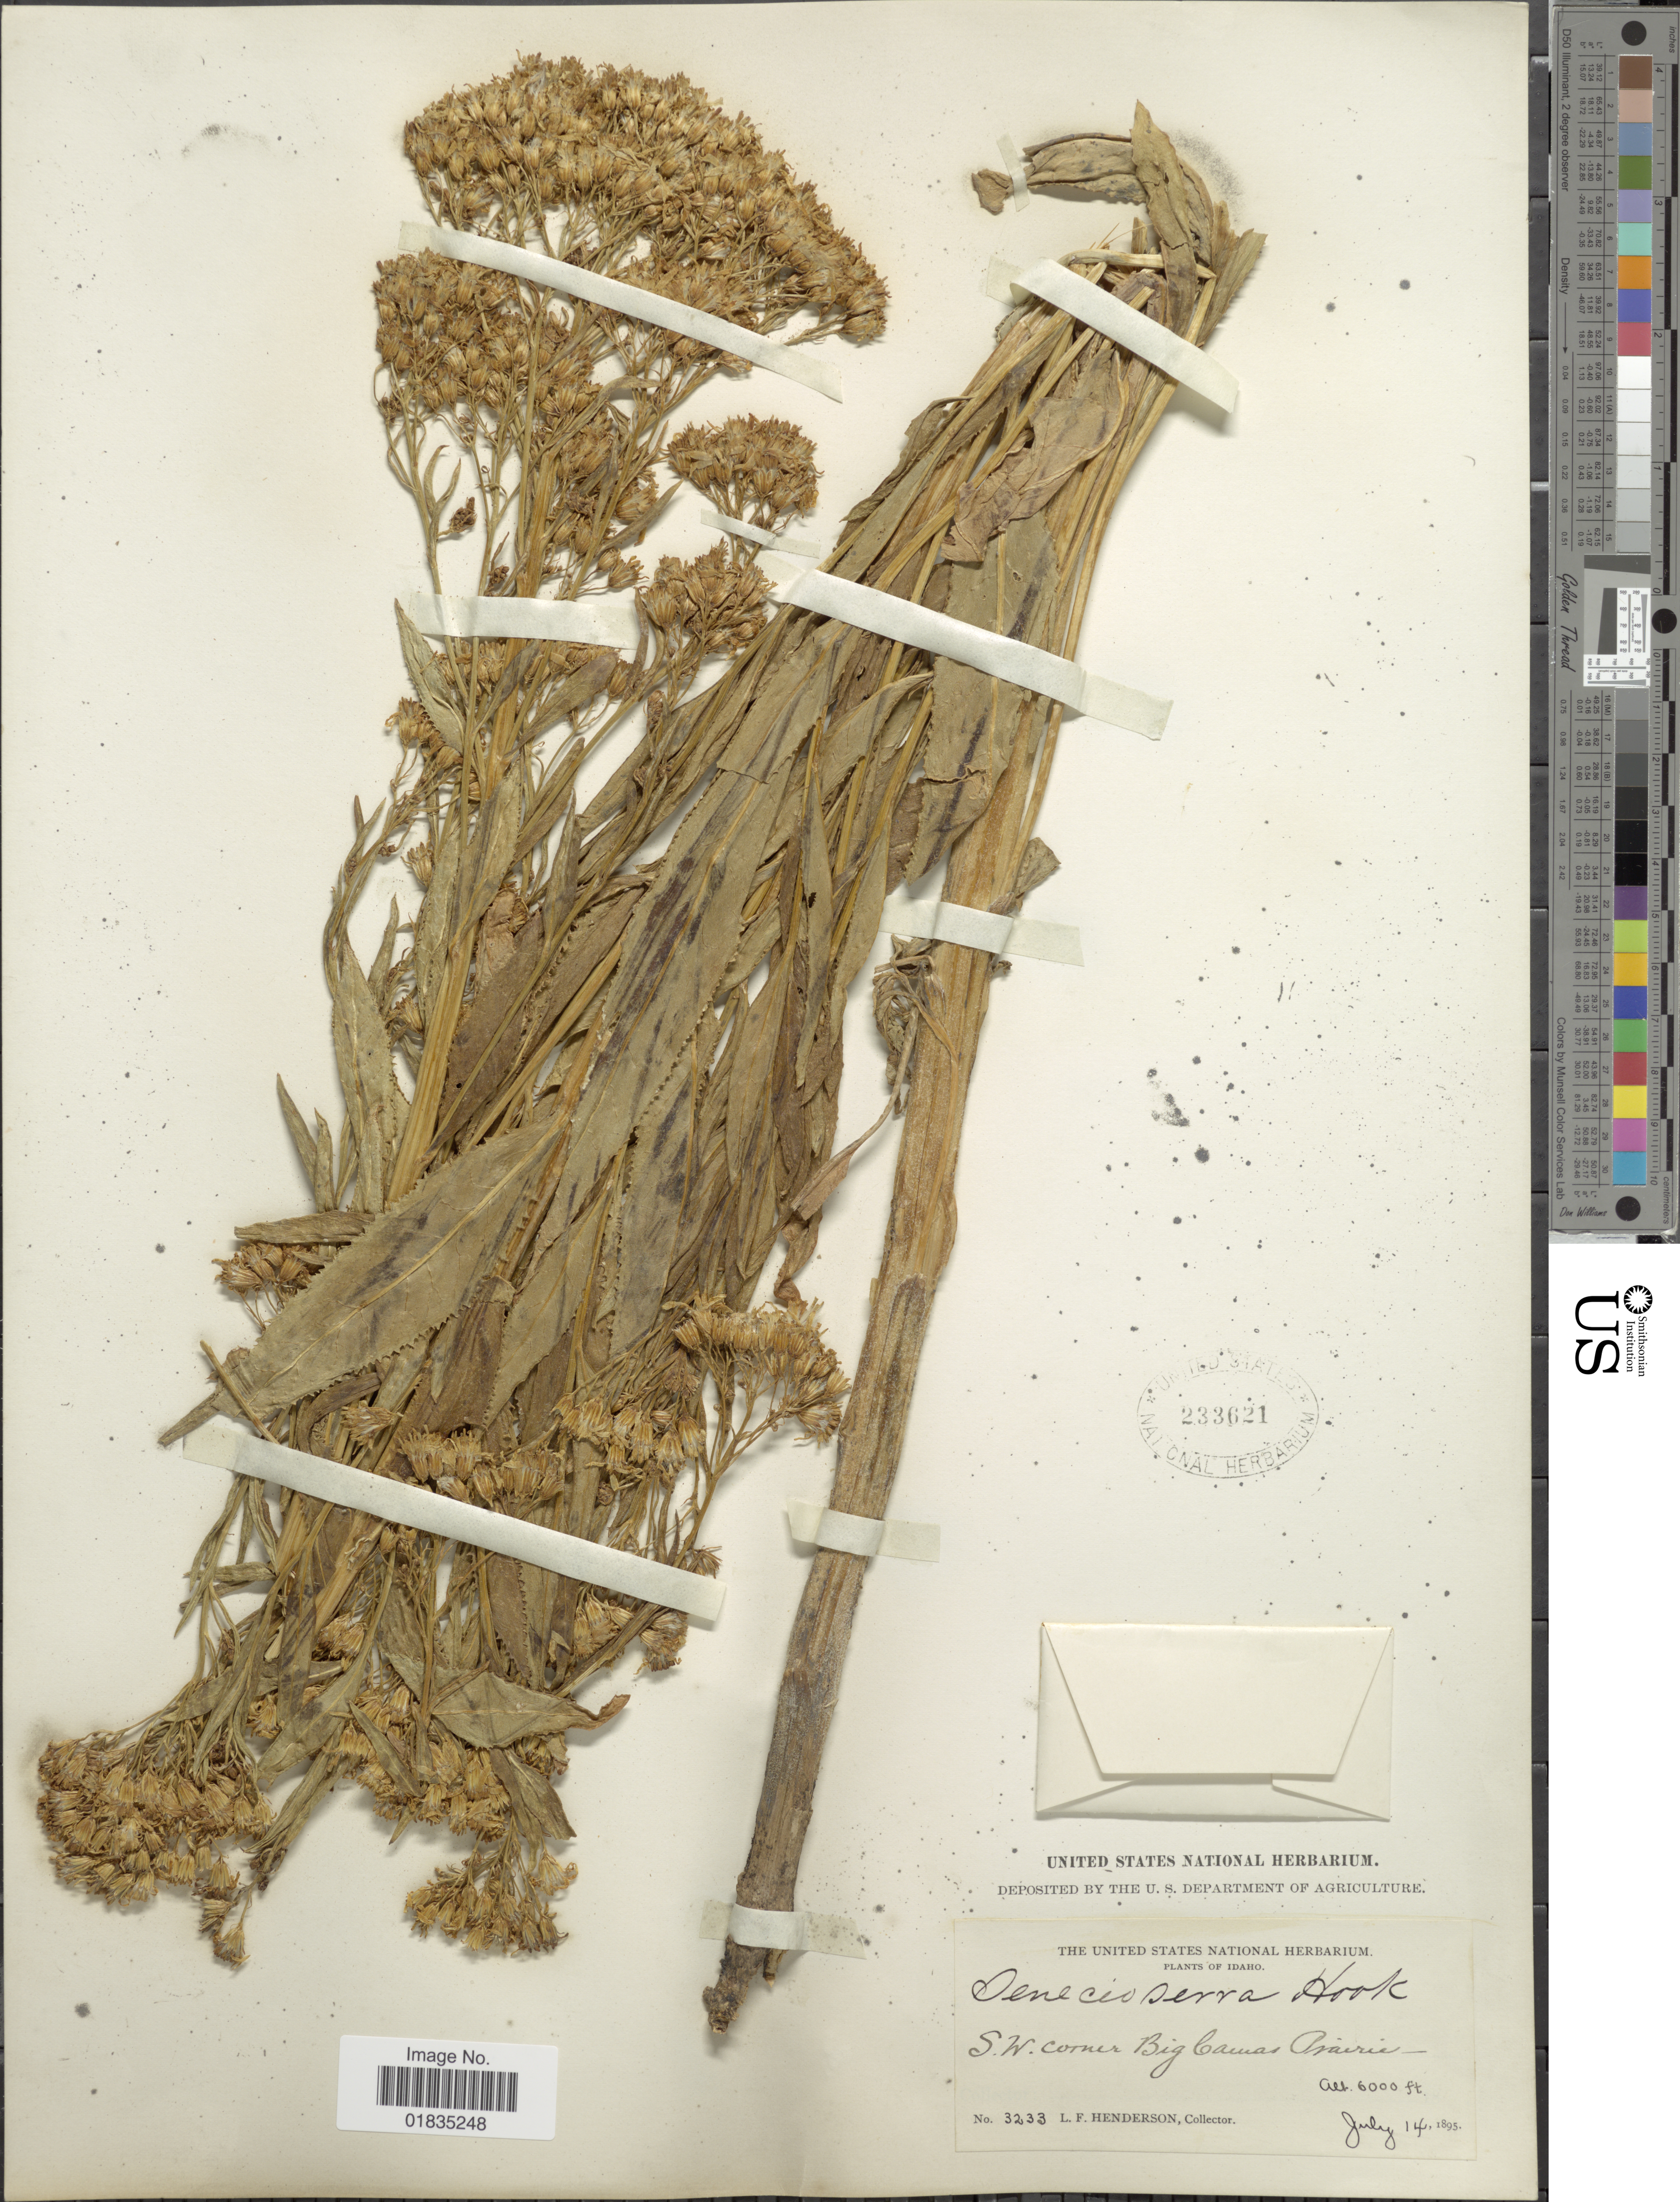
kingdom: Plantae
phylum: Tracheophyta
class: Magnoliopsida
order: Asterales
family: Asteraceae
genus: Senecio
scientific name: Senecio serra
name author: Hook.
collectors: L. Henderson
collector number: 3233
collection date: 1895-07-14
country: United States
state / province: Idaho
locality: S.W. corner Big Camas Prairie.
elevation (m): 1829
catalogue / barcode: US 233621